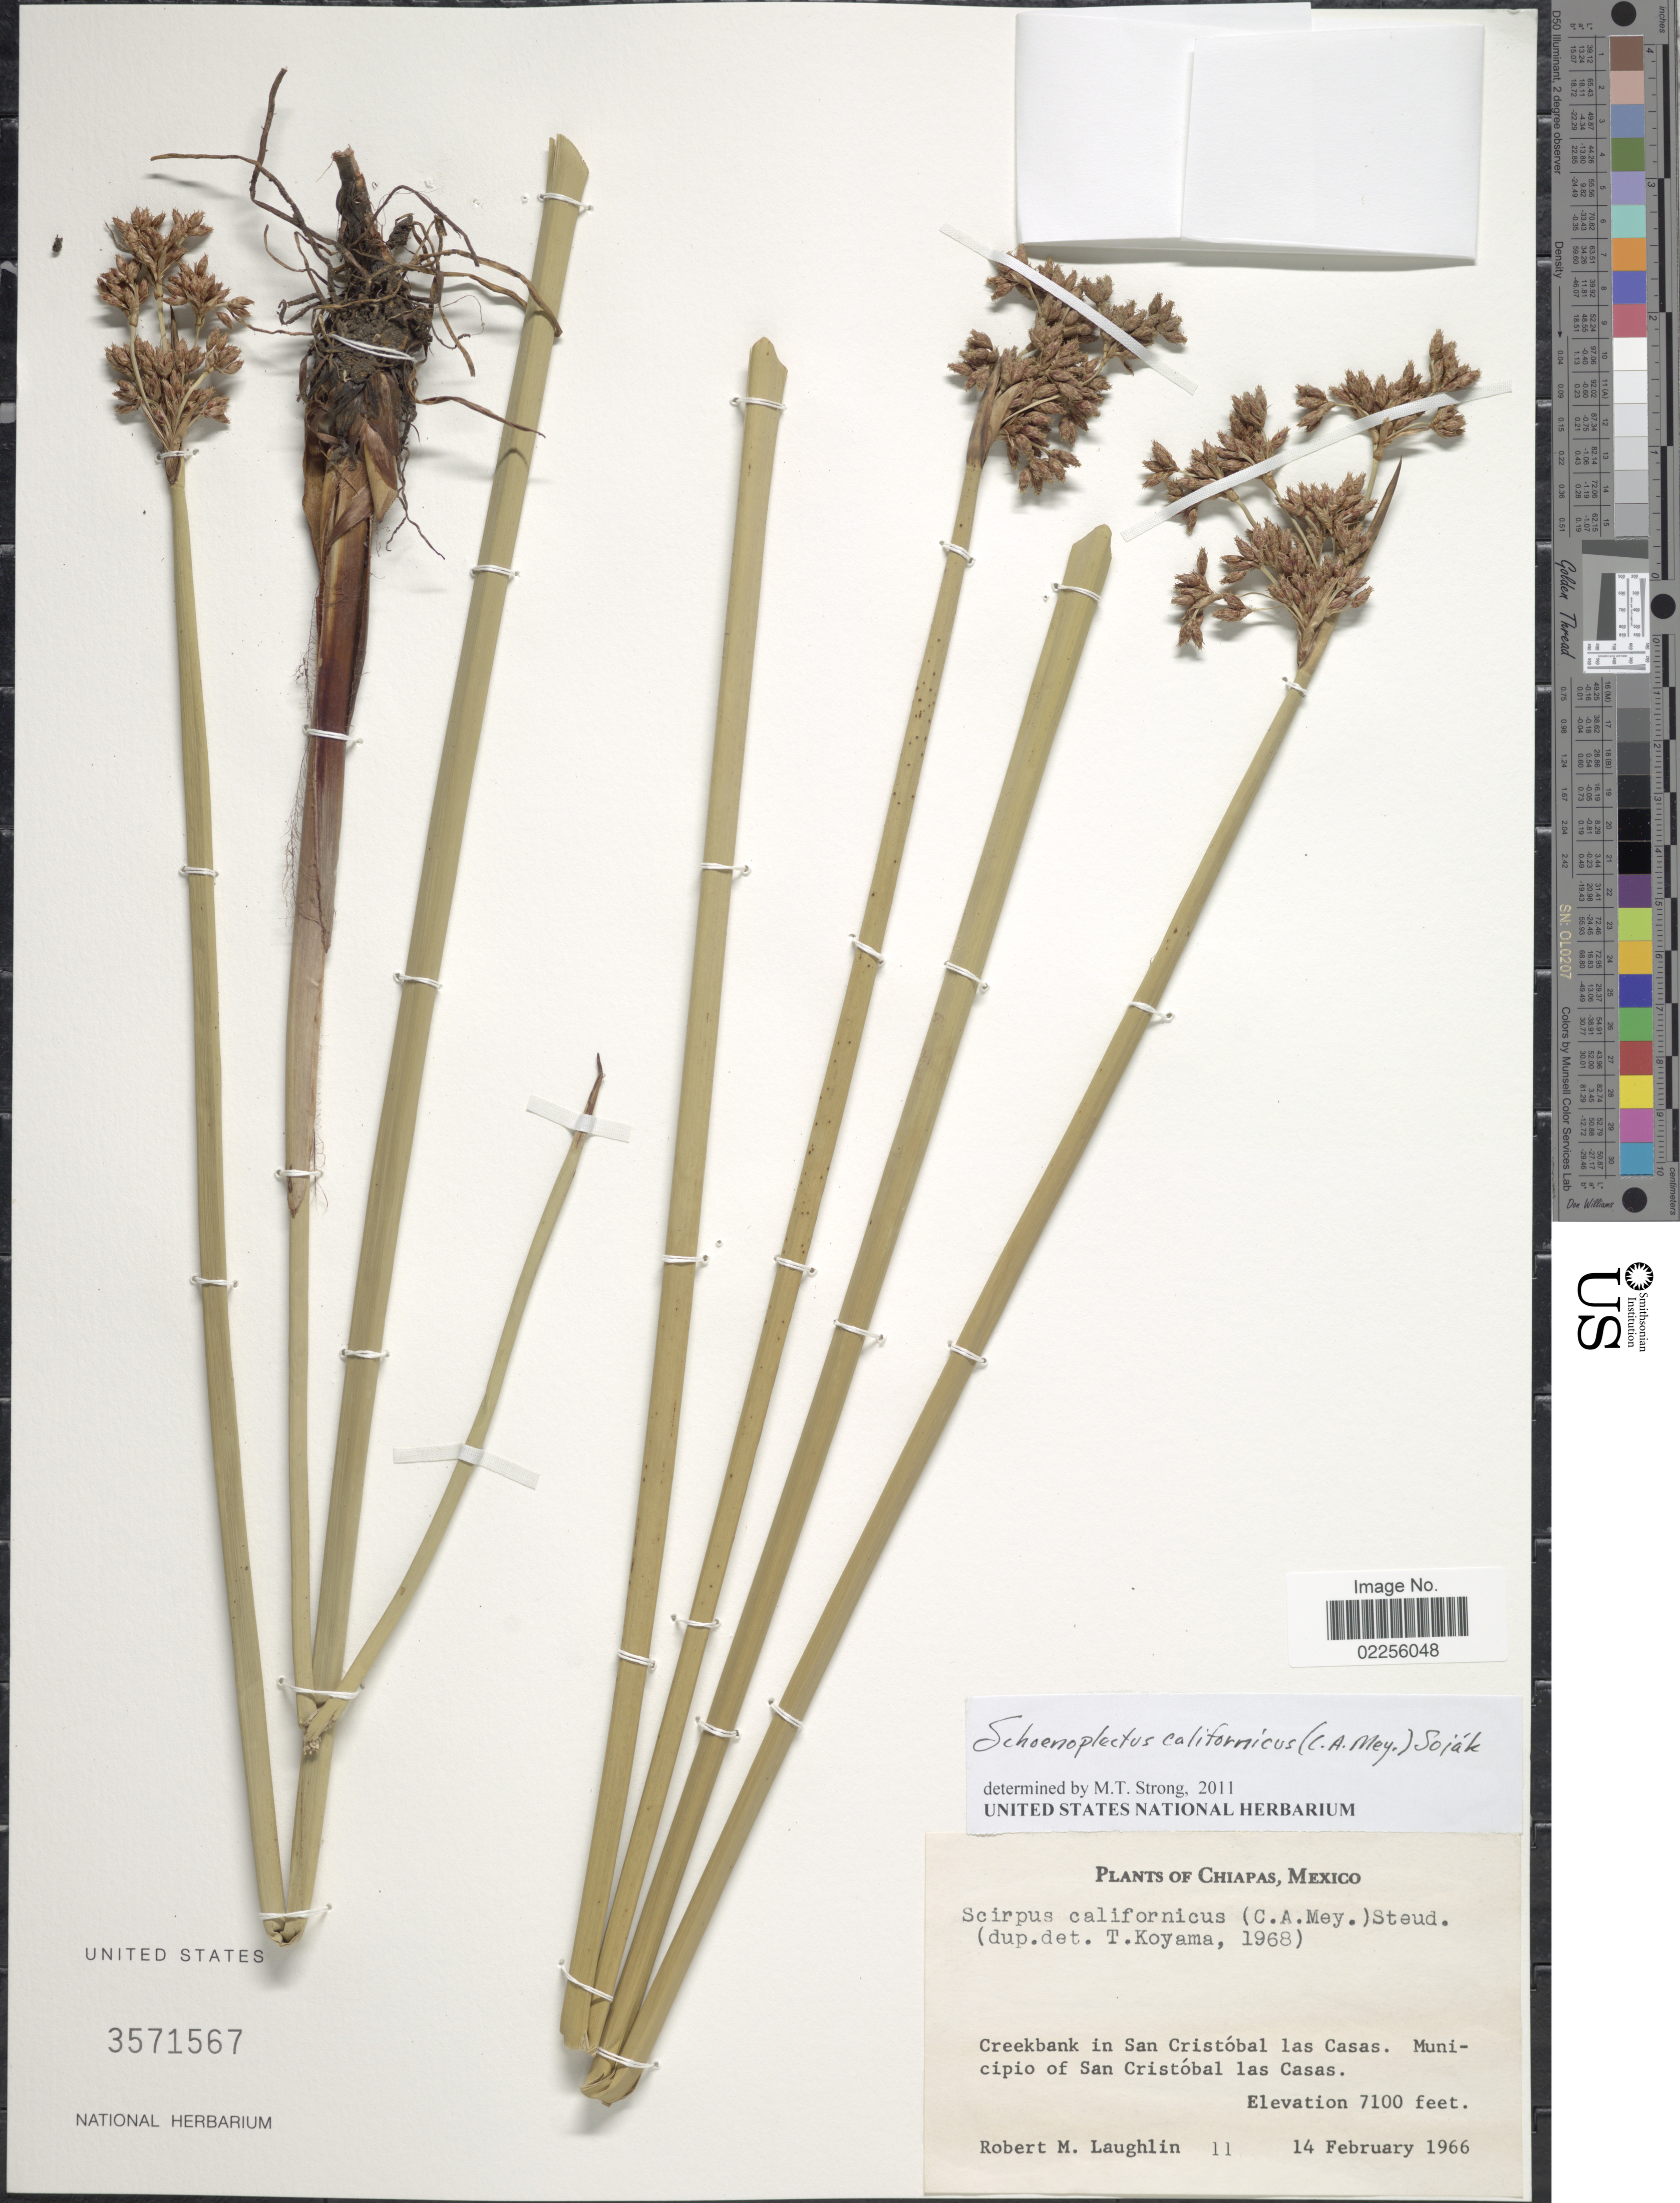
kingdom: Plantae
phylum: Tracheophyta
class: Liliopsida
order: Poales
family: Cyperaceae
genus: Schoenoplectus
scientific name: Schoenoplectus californicus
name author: (C.A. Mey.) Soják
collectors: R. McLaughlin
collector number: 11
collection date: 1966-02-14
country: Mexico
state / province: Chiapas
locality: Creekbank in San Cristóbal las Casas. Municipio of San Cristóbal las Casas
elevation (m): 2164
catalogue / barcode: US 3571567